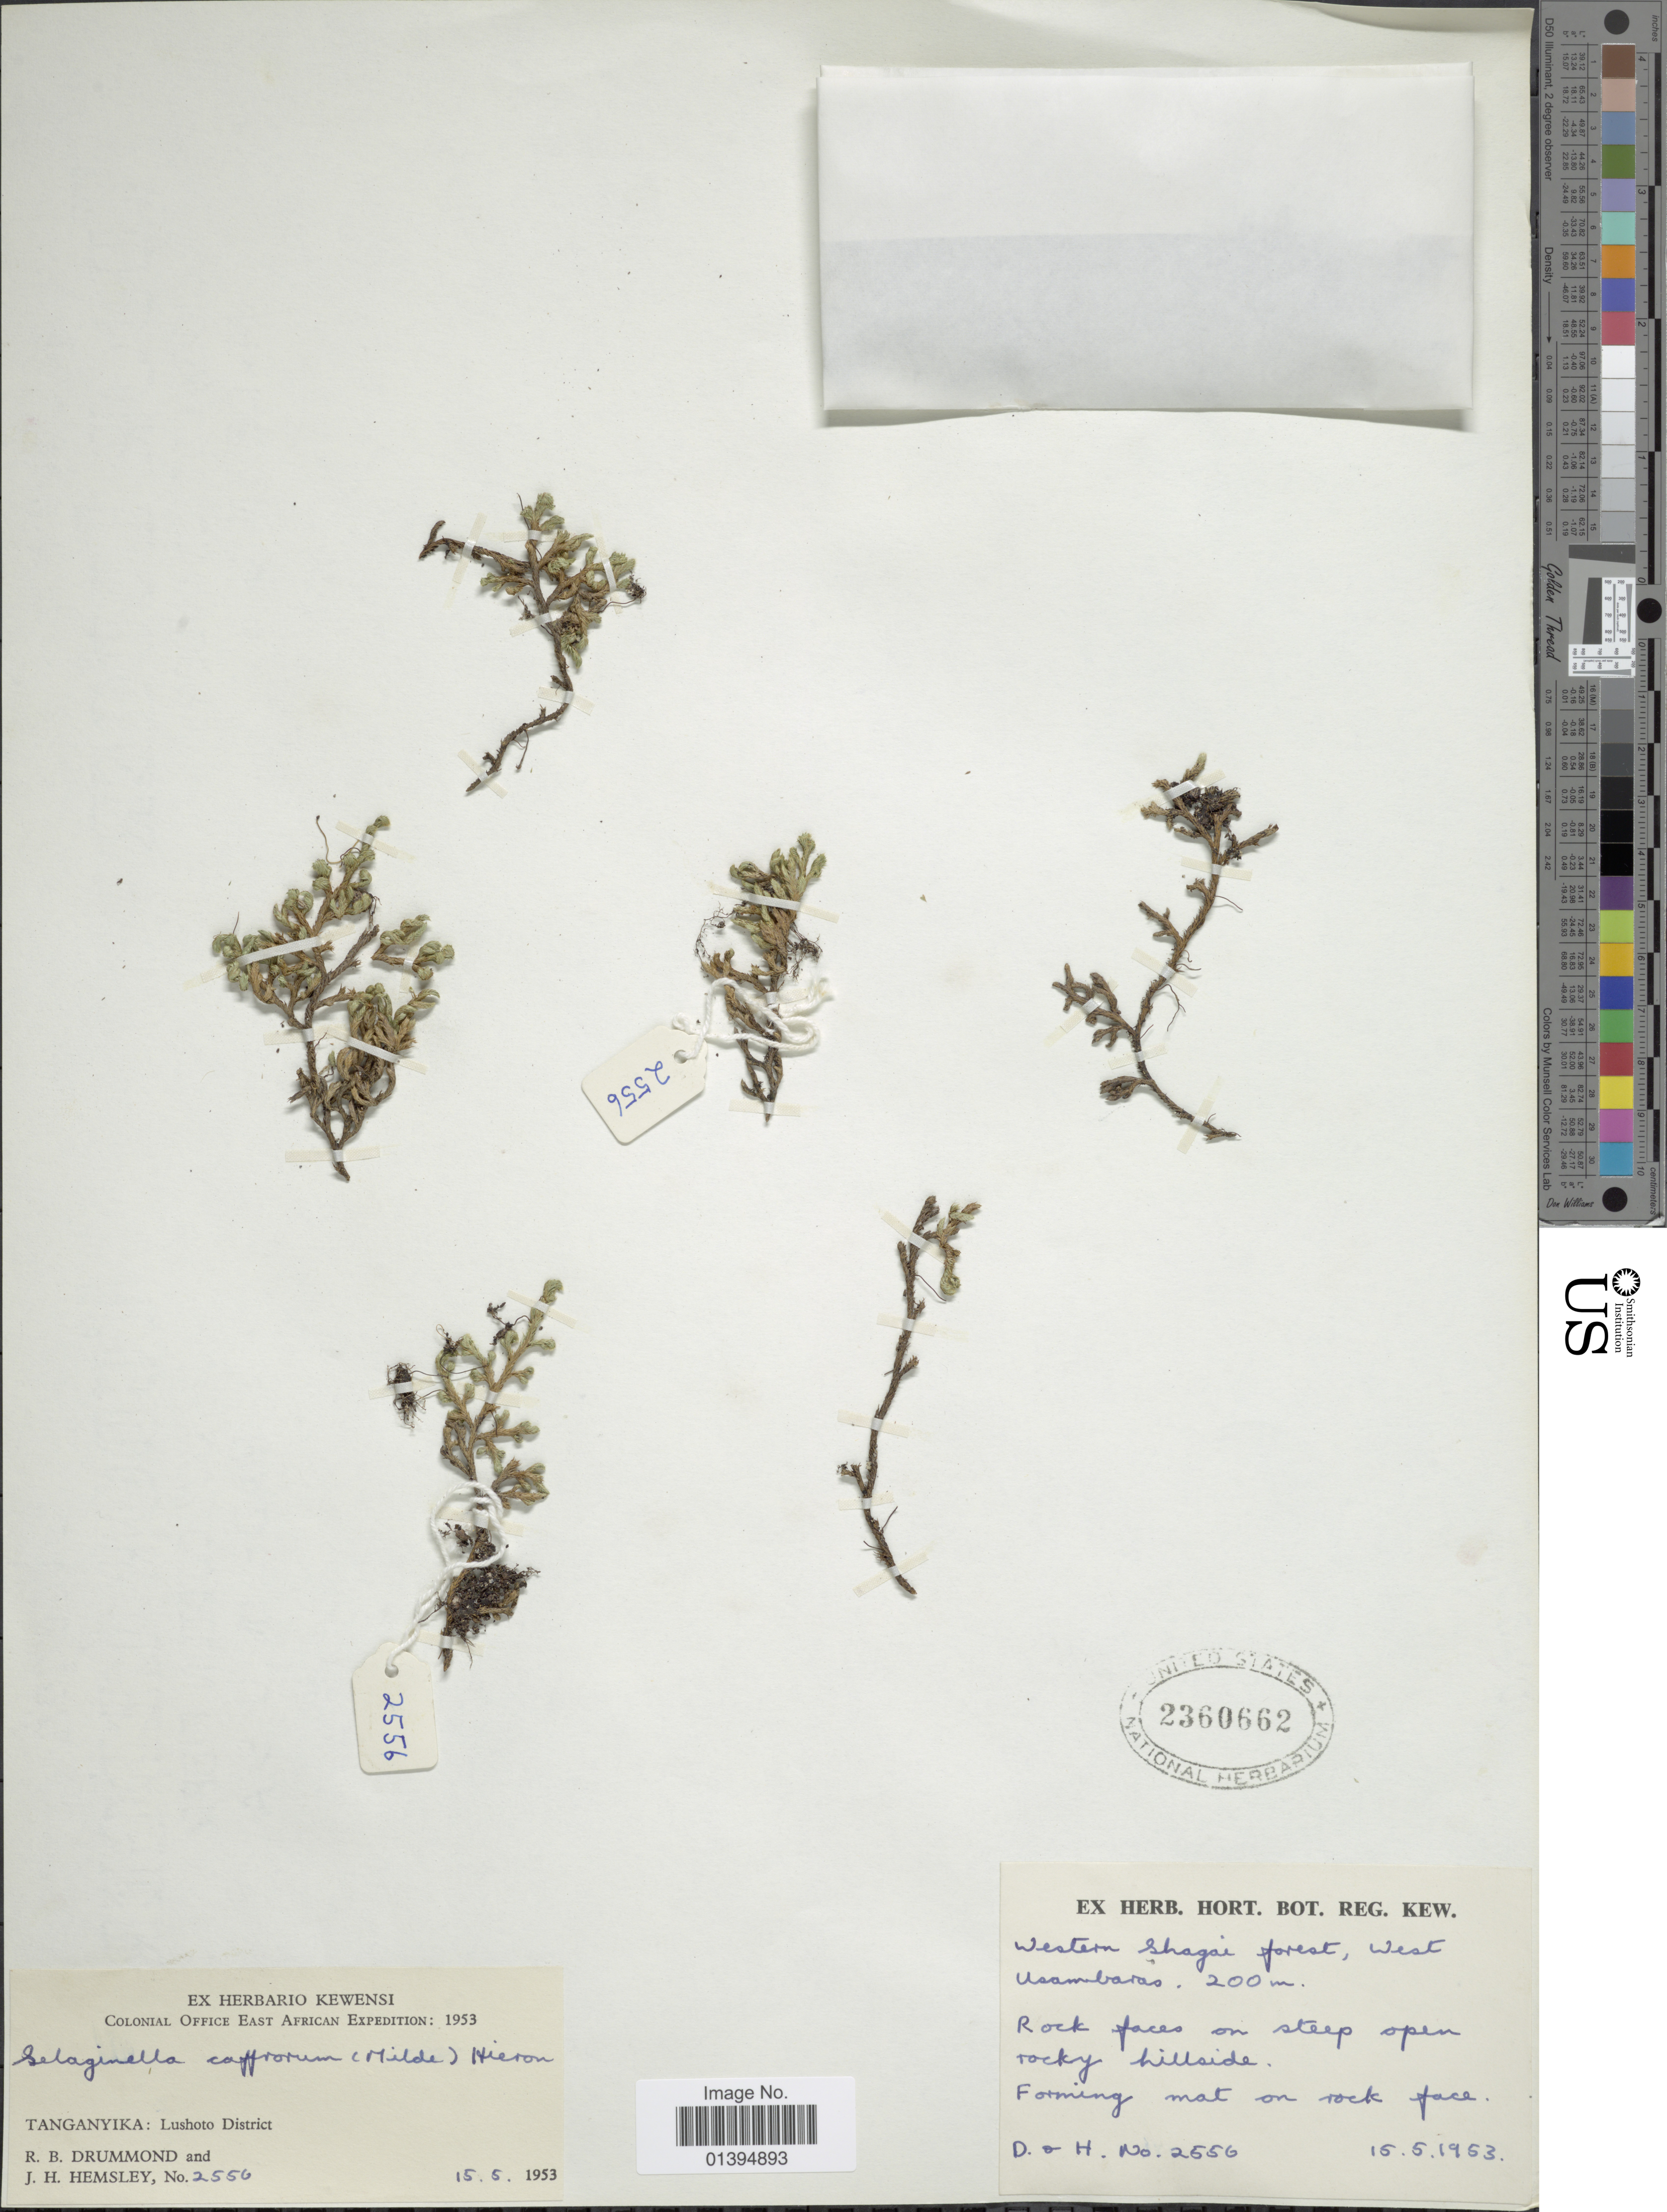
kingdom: Plantae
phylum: Tracheophyta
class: Lycopodiopsida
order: Selaginellales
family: Selaginellaceae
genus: Selaginella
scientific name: Selaginella caffrorum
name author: (Milde) Hieron.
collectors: R. Drummond & J. H. Hemsley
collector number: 2556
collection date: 1953-05-15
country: Tanzania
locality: Tanganyika: Lushoto District, Western Shagai forest, West Usambaras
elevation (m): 200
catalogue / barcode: US 2360662